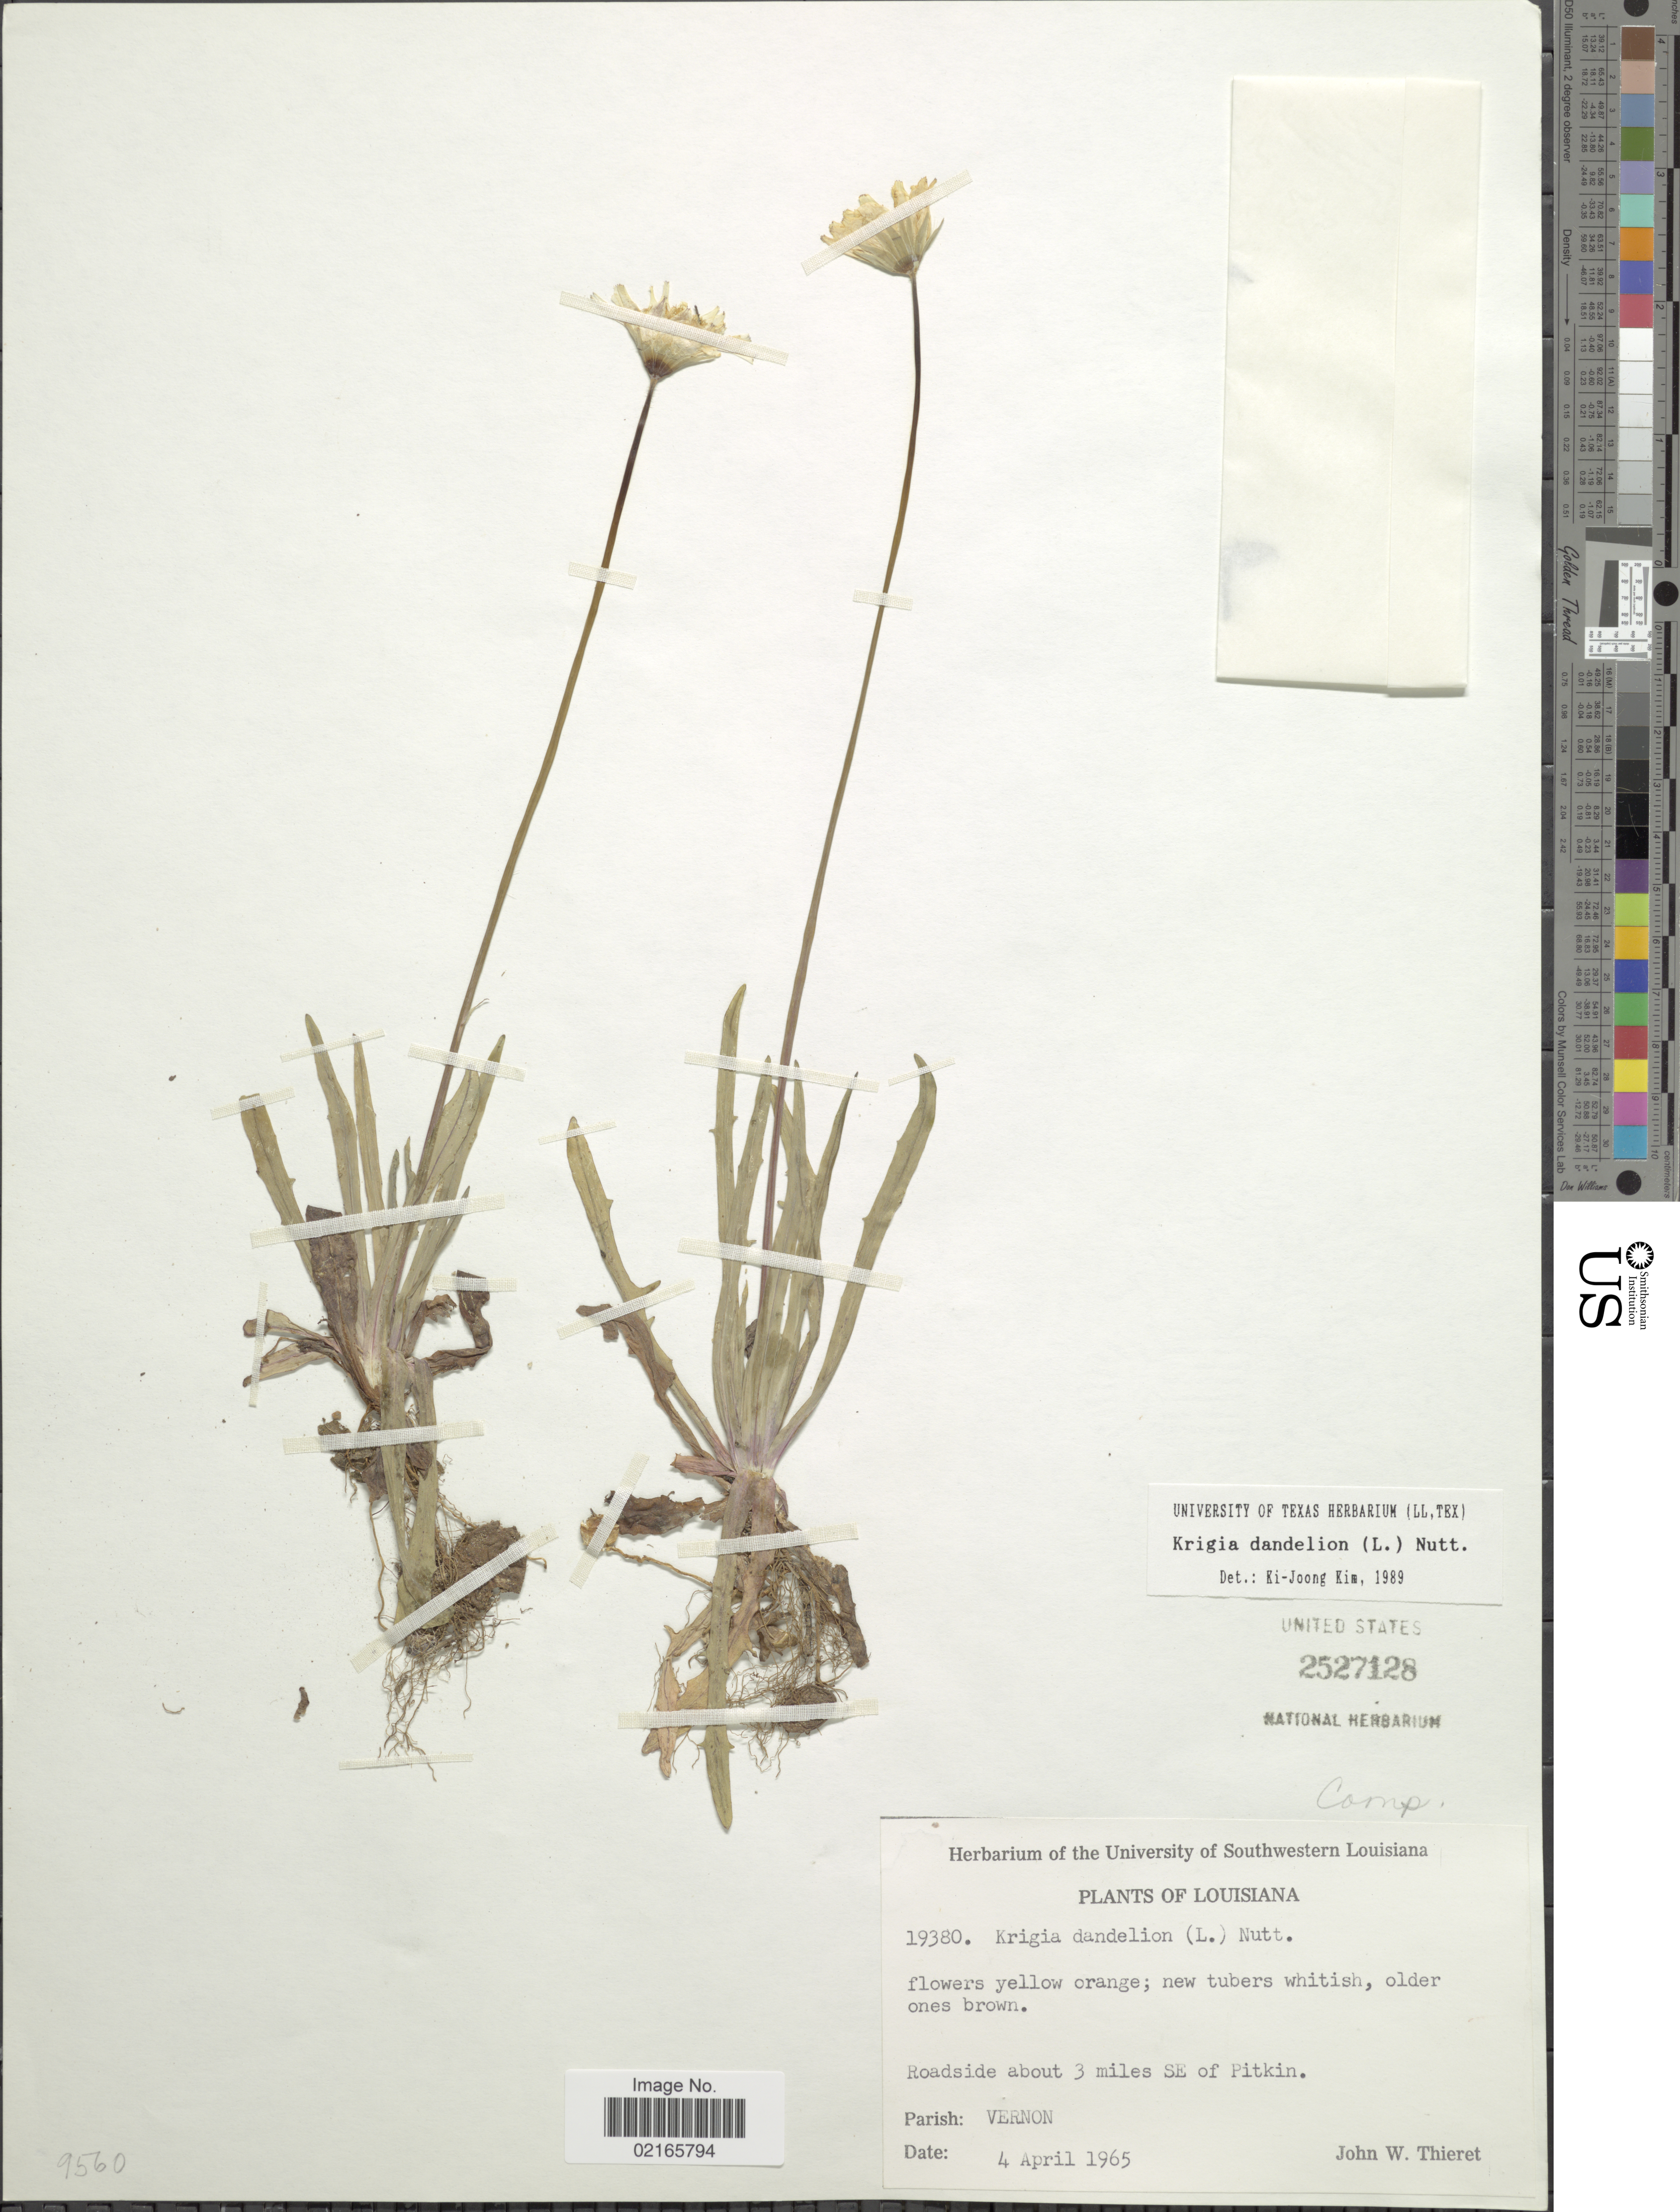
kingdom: Plantae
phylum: Tracheophyta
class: Magnoliopsida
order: Asterales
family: Asteraceae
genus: Krigia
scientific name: Krigia dandelion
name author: (L.) Nutt.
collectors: J. W. Thieret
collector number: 19380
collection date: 1965-04-04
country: United States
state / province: Louisiana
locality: Roadsides about 3 miles SE of Pitkin, Parish: Vernon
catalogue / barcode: US 2527128